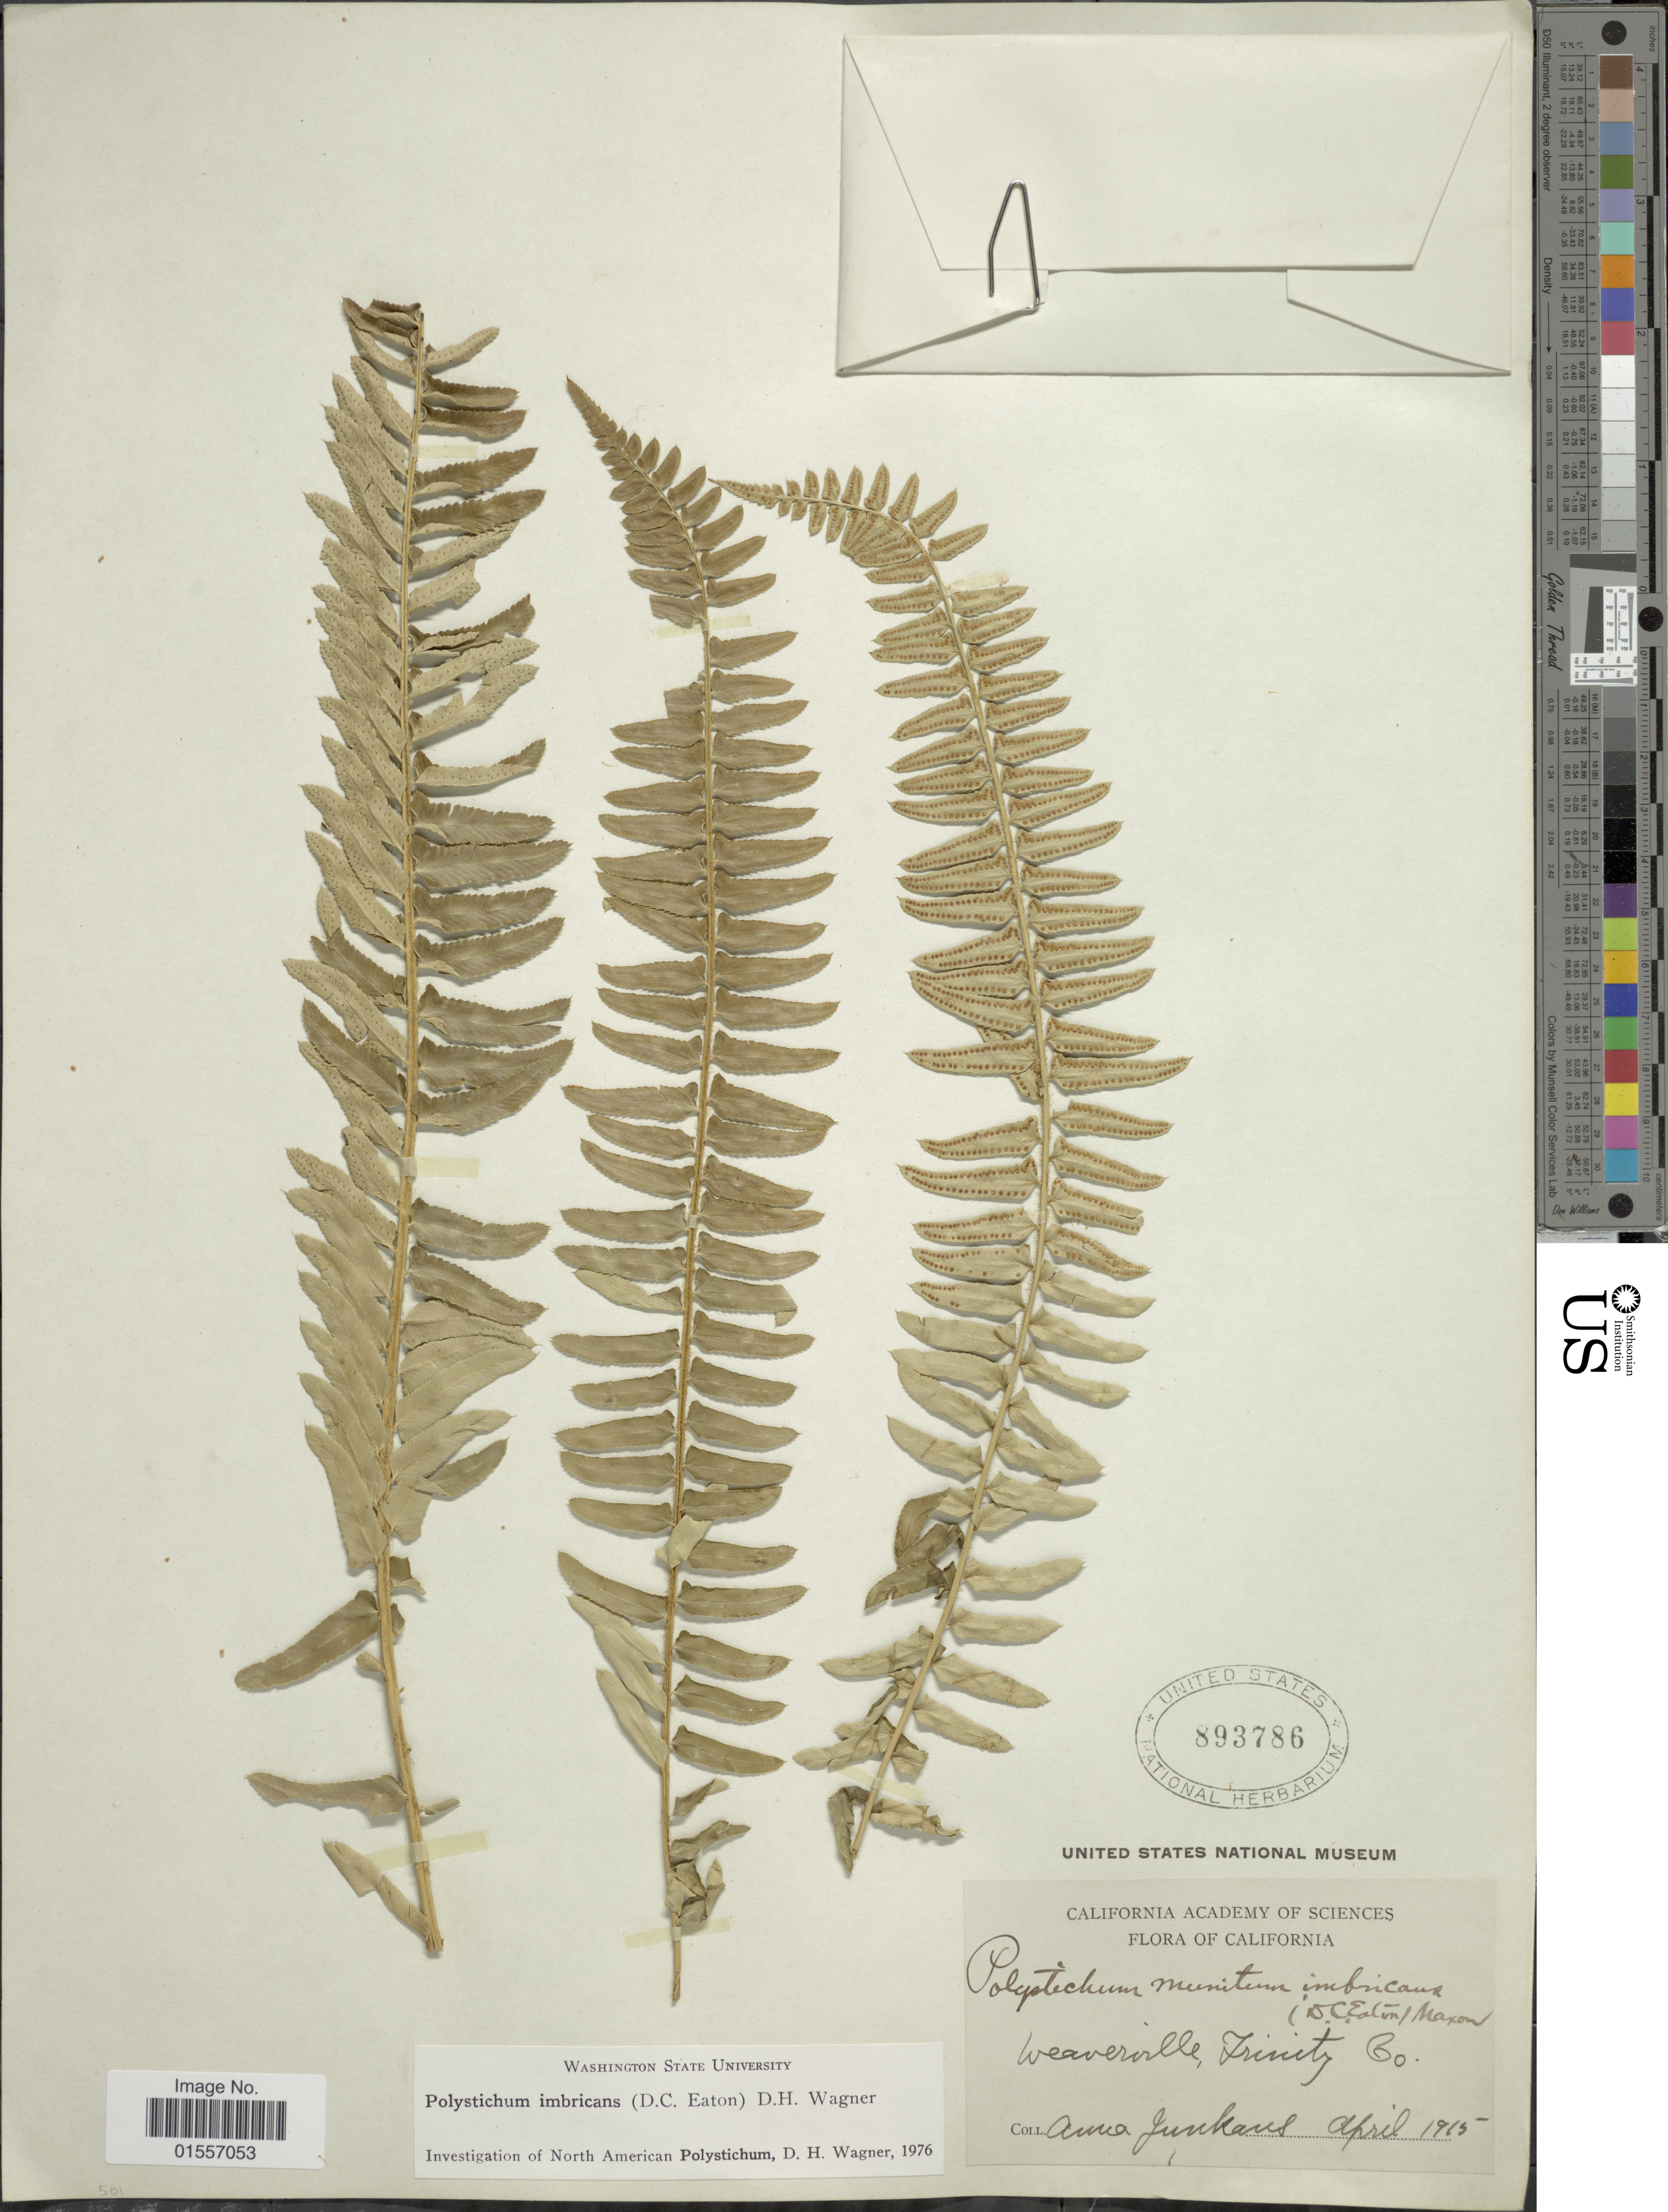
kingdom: Plantae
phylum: Tracheophyta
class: Polypodiopsida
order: Polypodiales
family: Dryopteridaceae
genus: Polystichum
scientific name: Polystichum imbricans subsp. imbricans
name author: (D.C. Eaton) D.H. Wagner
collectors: A. Junkaus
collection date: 1915-04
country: United States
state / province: California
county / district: Trinity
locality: Weaverville, Trinity Co.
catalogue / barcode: US 893786